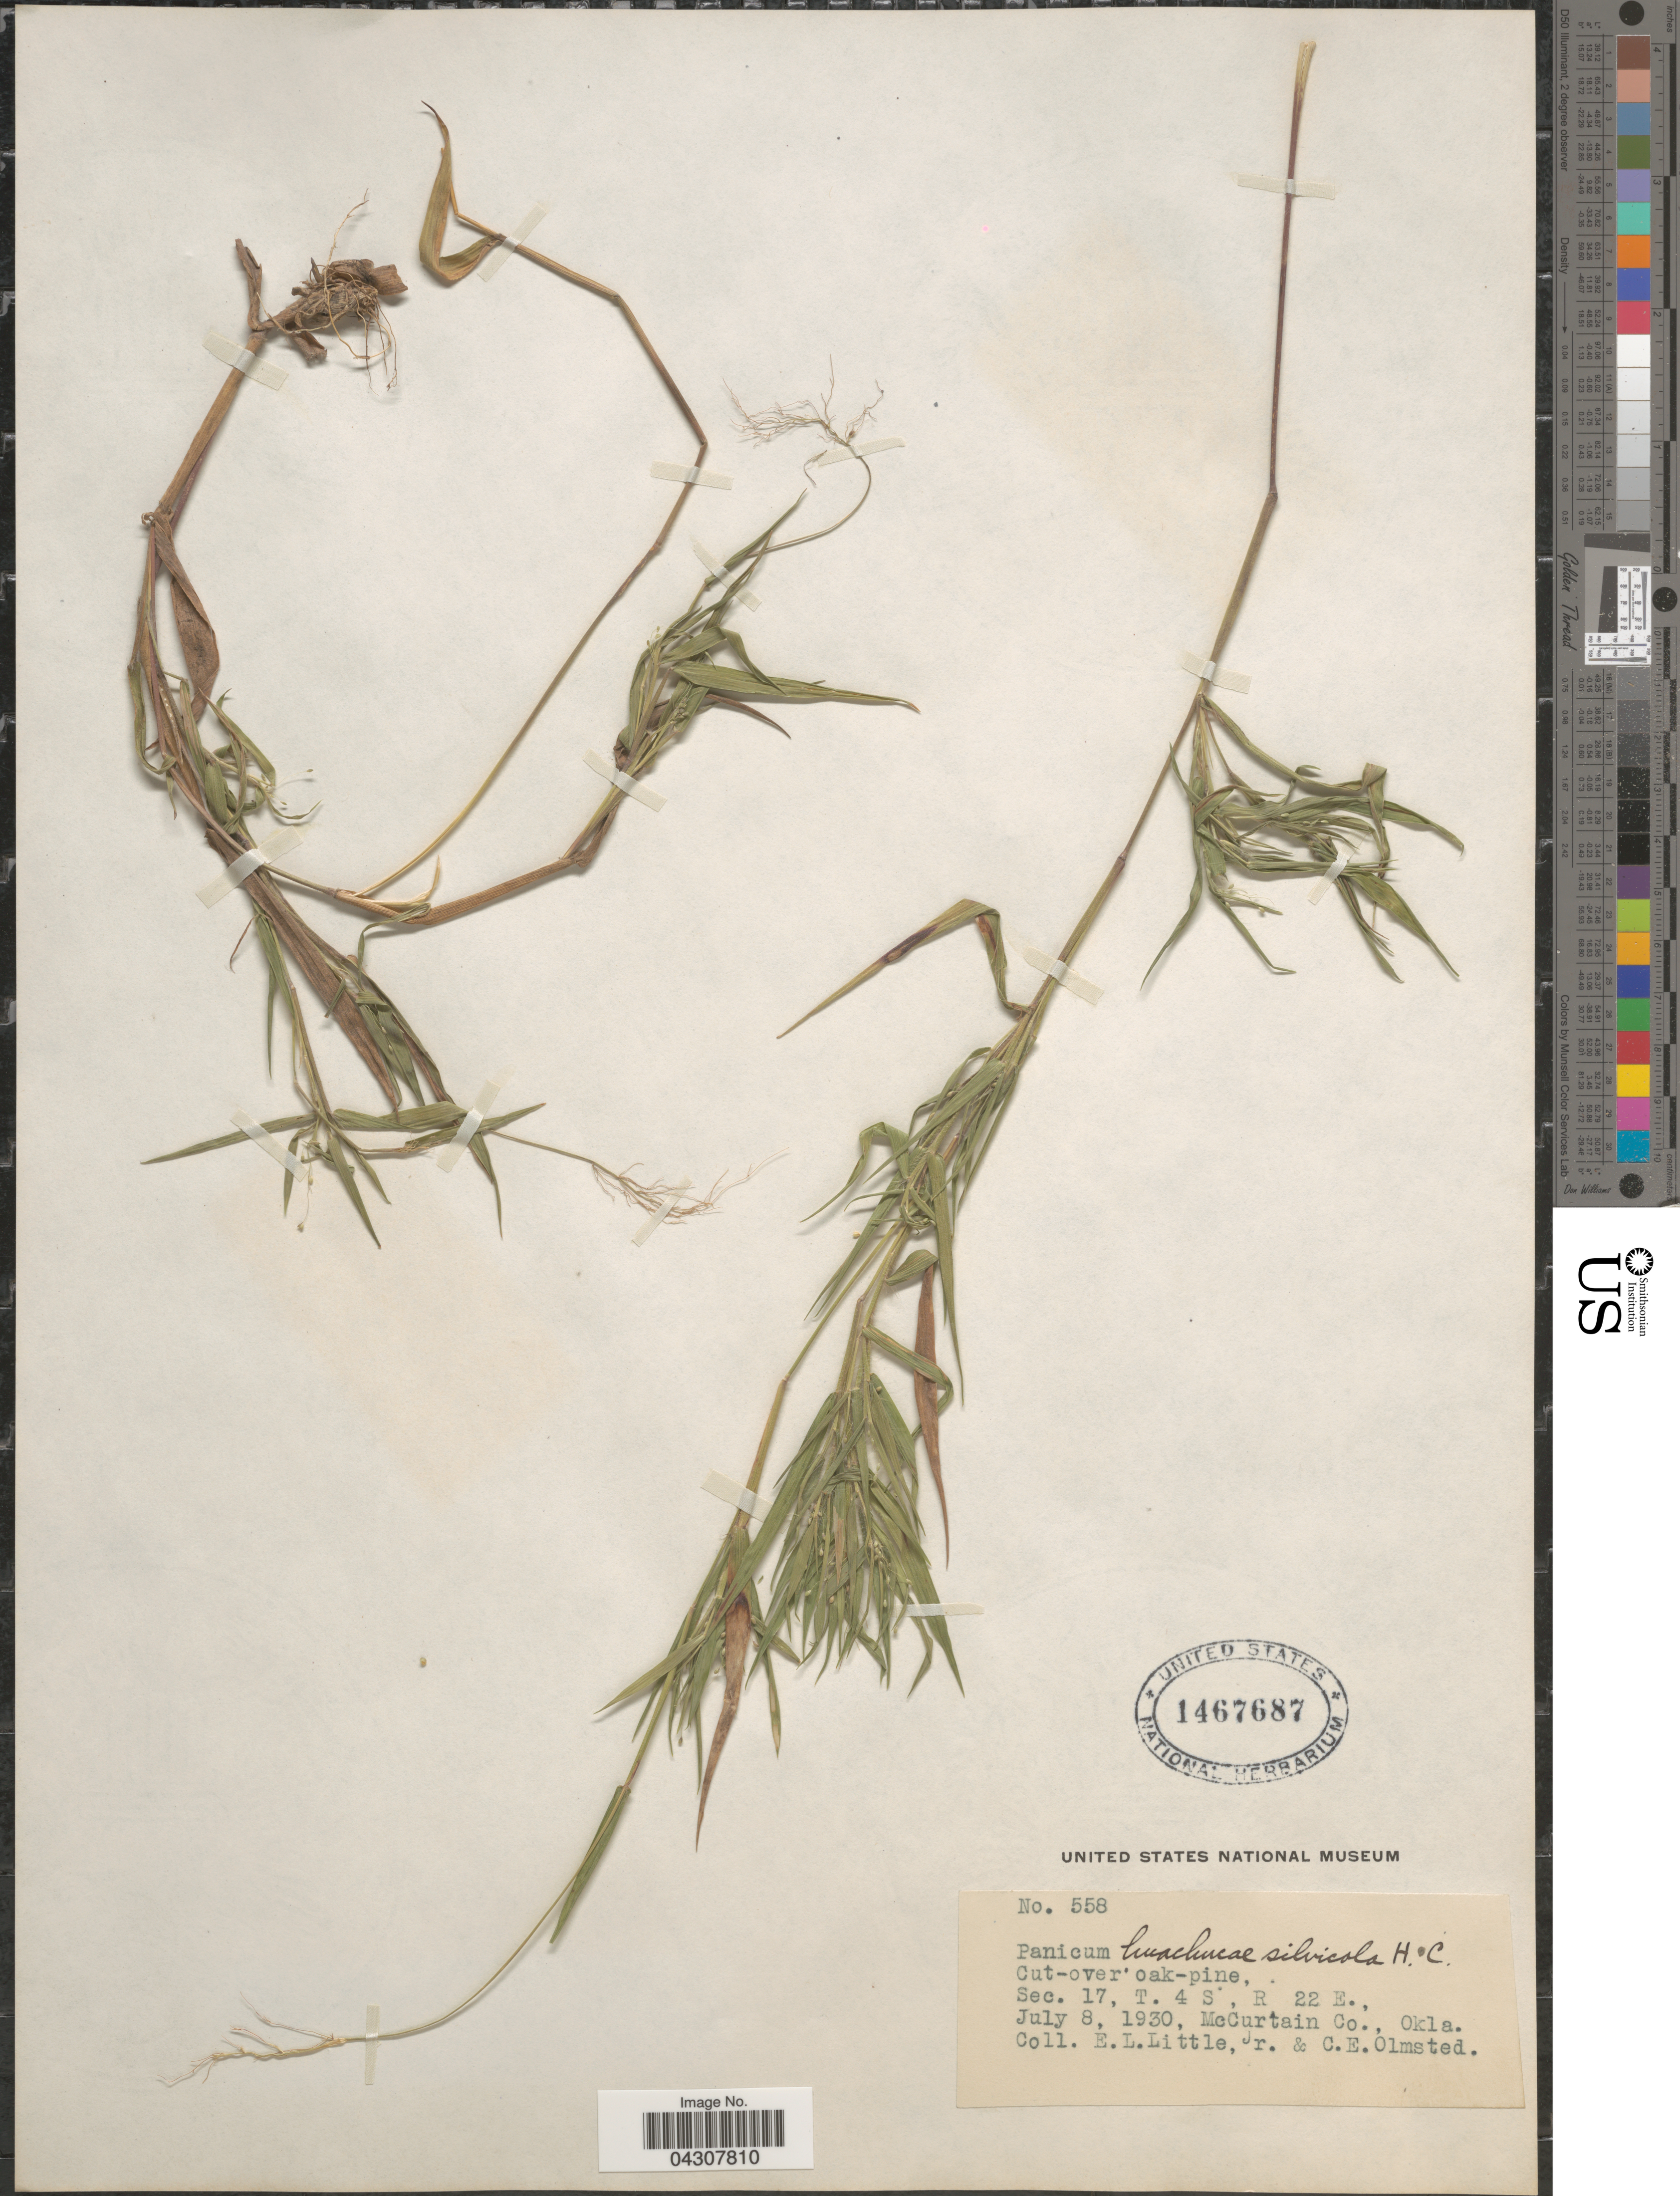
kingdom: Plantae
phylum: Tracheophyta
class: Liliopsida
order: Poales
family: Poaceae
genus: Dichanthelium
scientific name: Dichanthelium acuminatum var. acuminatum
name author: (Sw.) Gould & C.A. Clark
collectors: E. L. Little & C. Olmsted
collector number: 558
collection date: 1930-07-08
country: United States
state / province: Oklahoma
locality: Sec. 17, T. 4 S, R 22 E., McCurtain Co.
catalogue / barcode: US 1467687